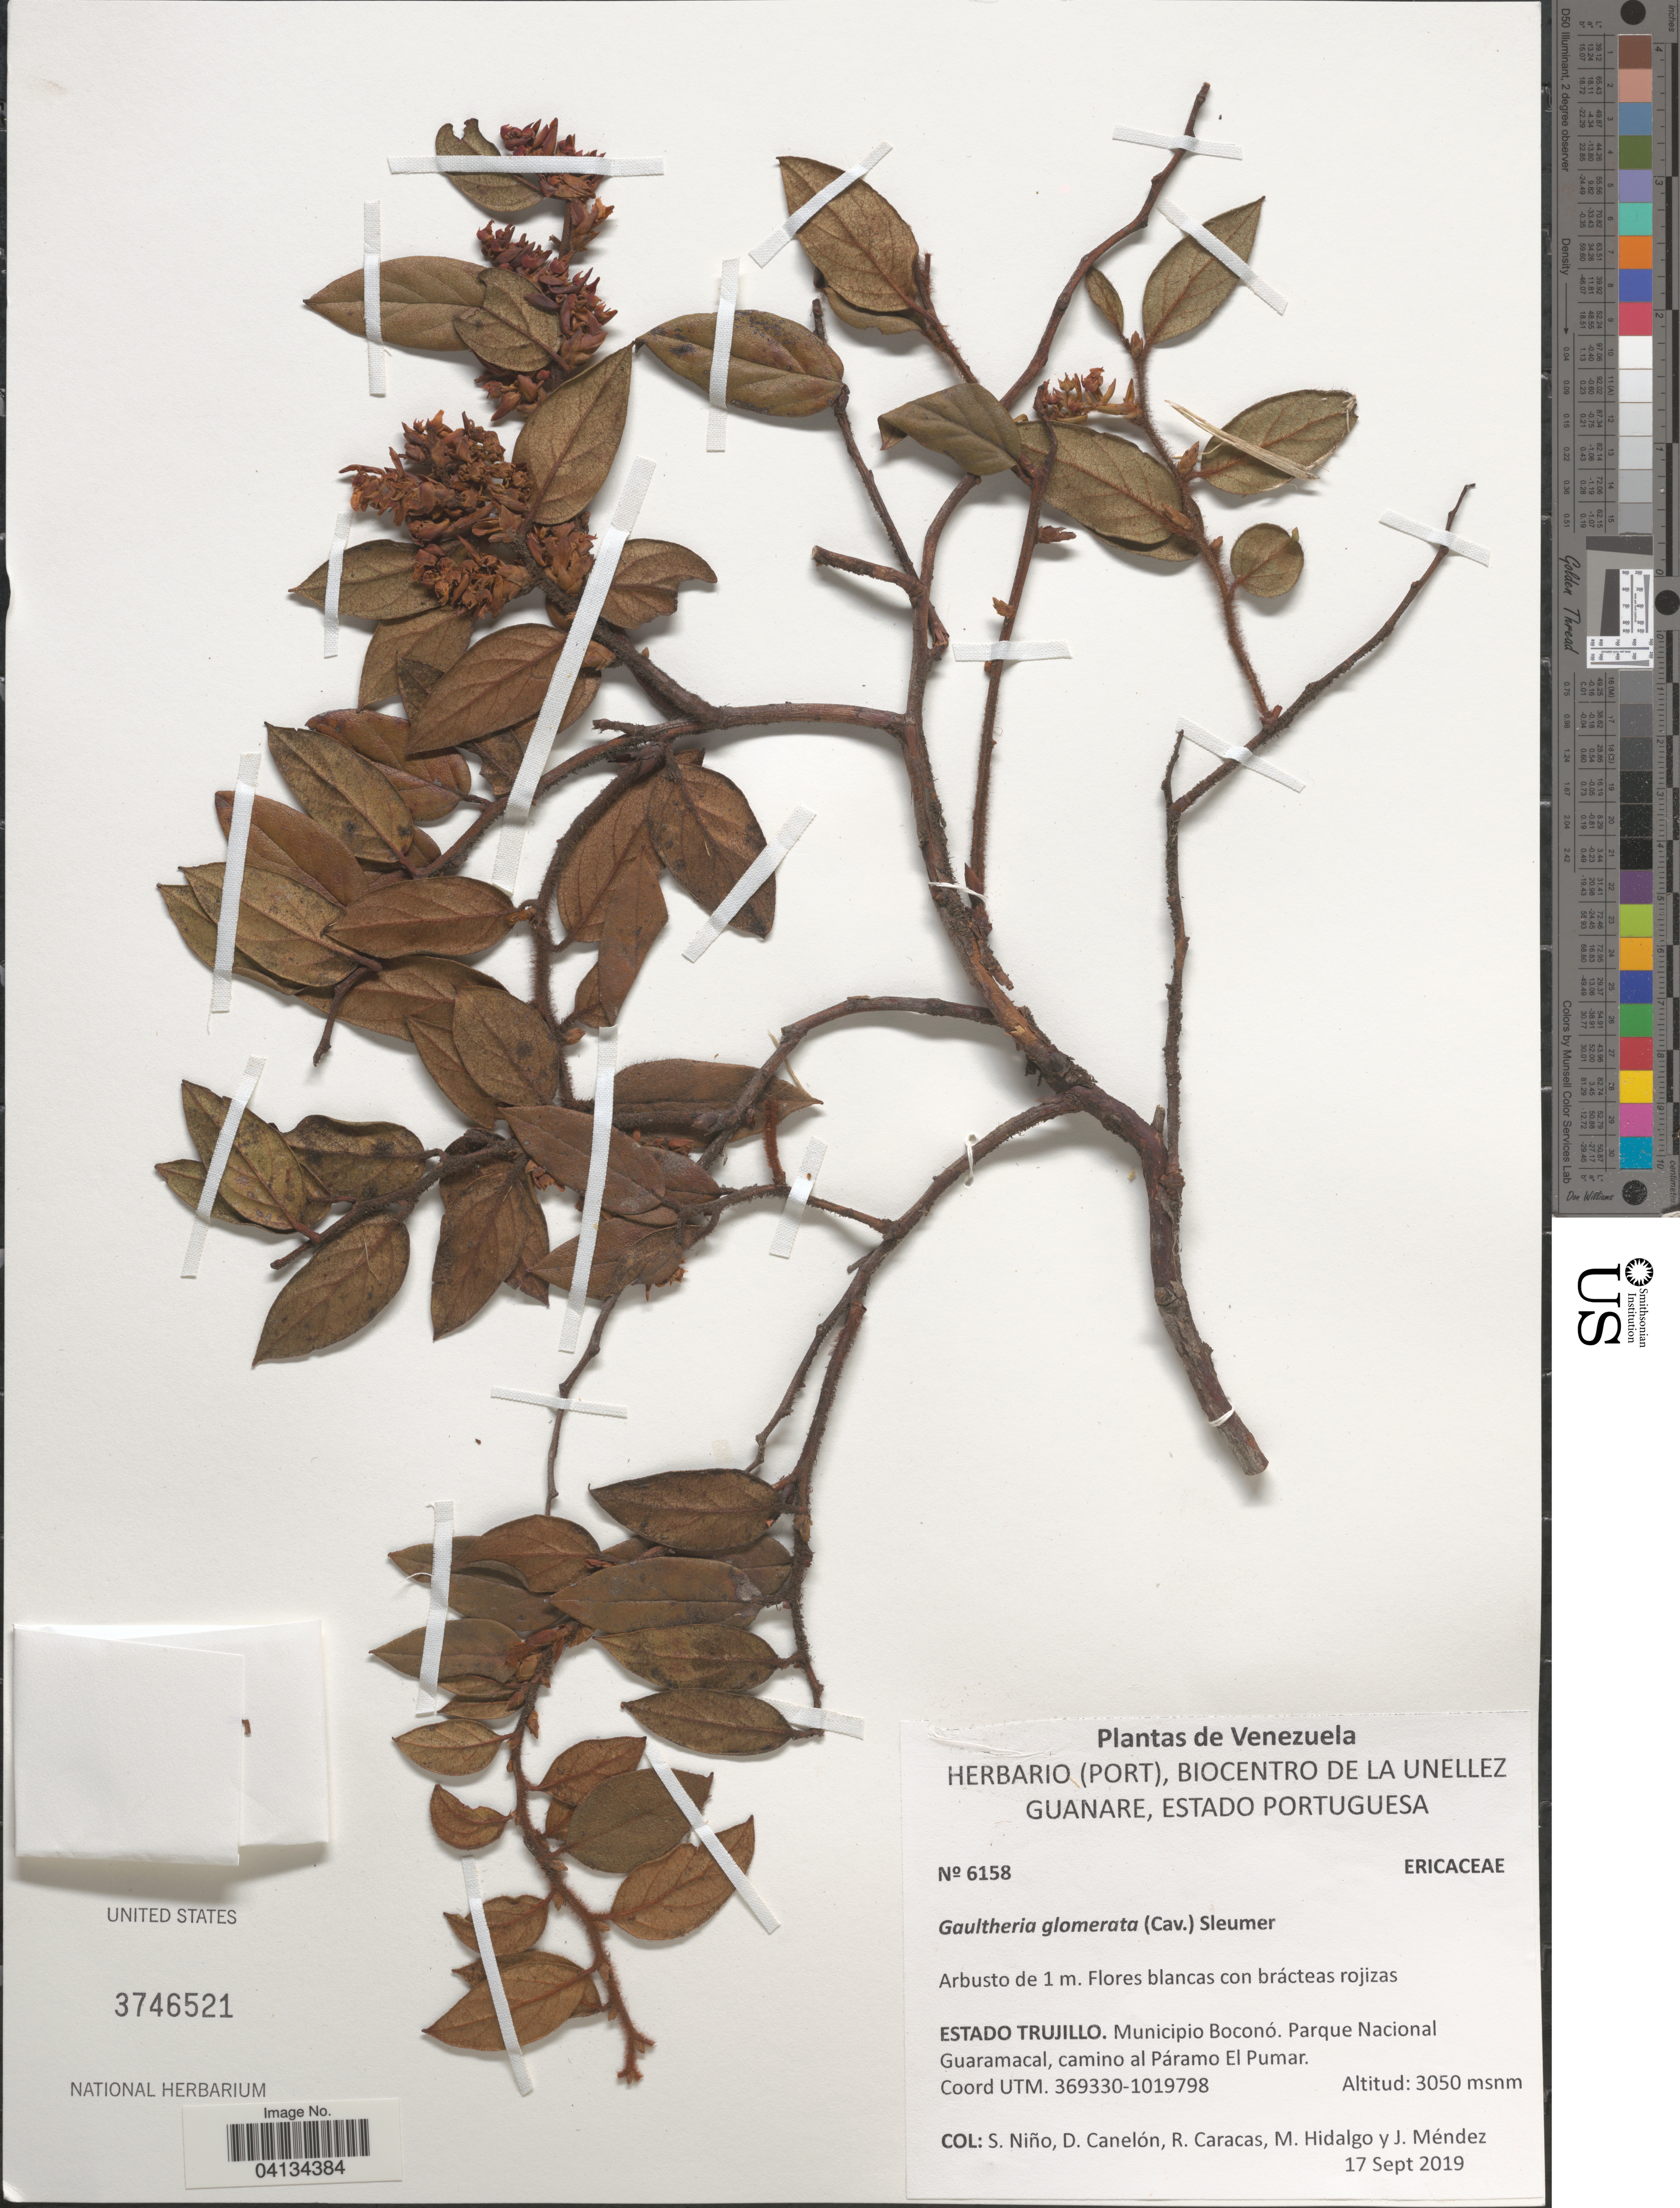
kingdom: Plantae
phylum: Tracheophyta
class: Magnoliopsida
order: Ericales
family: Ericaceae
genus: Gaultheria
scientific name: Gaultheria glomerata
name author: (Cav.) Sleumer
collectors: S. M. Niño, D. Canelón, R. Caracas, M. Hidalgo & J. Mendez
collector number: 6158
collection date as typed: Transcribed d/m/y: 17/9/2019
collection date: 2019-09-17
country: Venezuela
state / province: Trujillo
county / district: Boconó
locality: Parque Nacional Guaramacal, camino al Páramo El Pumar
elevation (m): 3050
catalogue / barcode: US 3746521